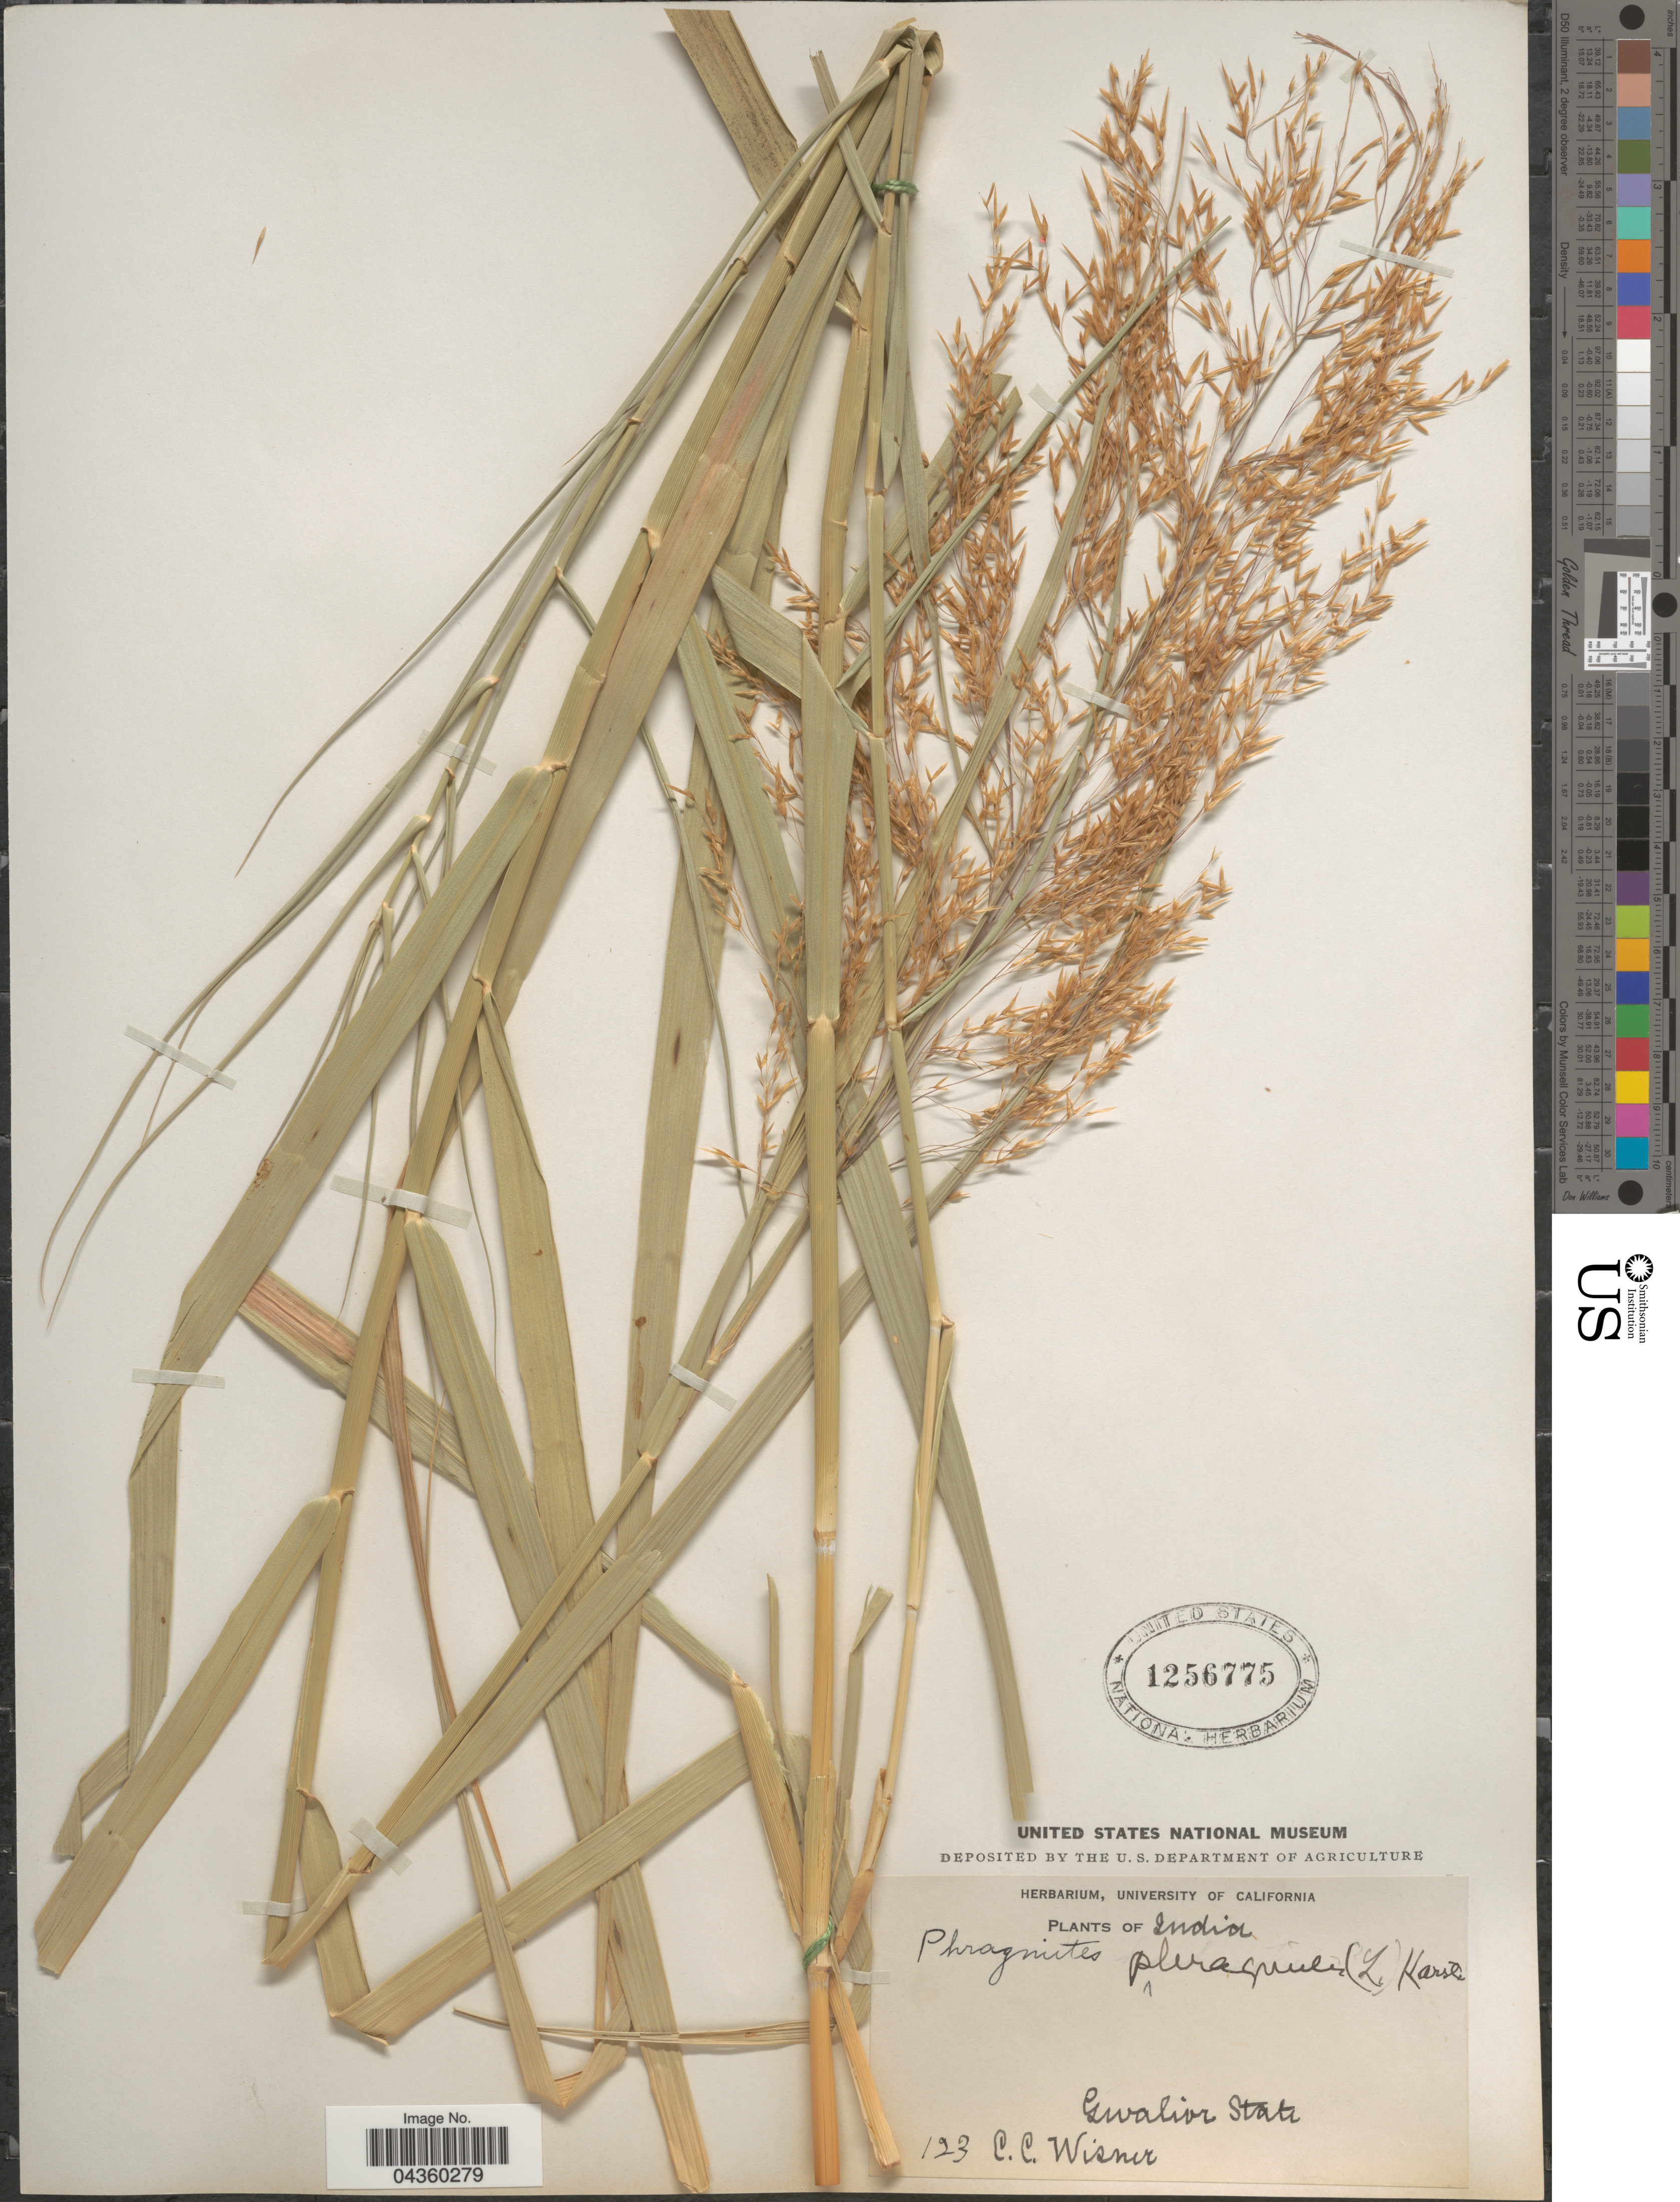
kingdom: Plantae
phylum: Tracheophyta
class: Liliopsida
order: Poales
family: Poaceae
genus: Phragmites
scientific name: Phragmites karka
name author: (Retz.) Trin. ex Steud.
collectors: C. Wisner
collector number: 123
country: India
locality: Gwalior State.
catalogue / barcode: US 1256775